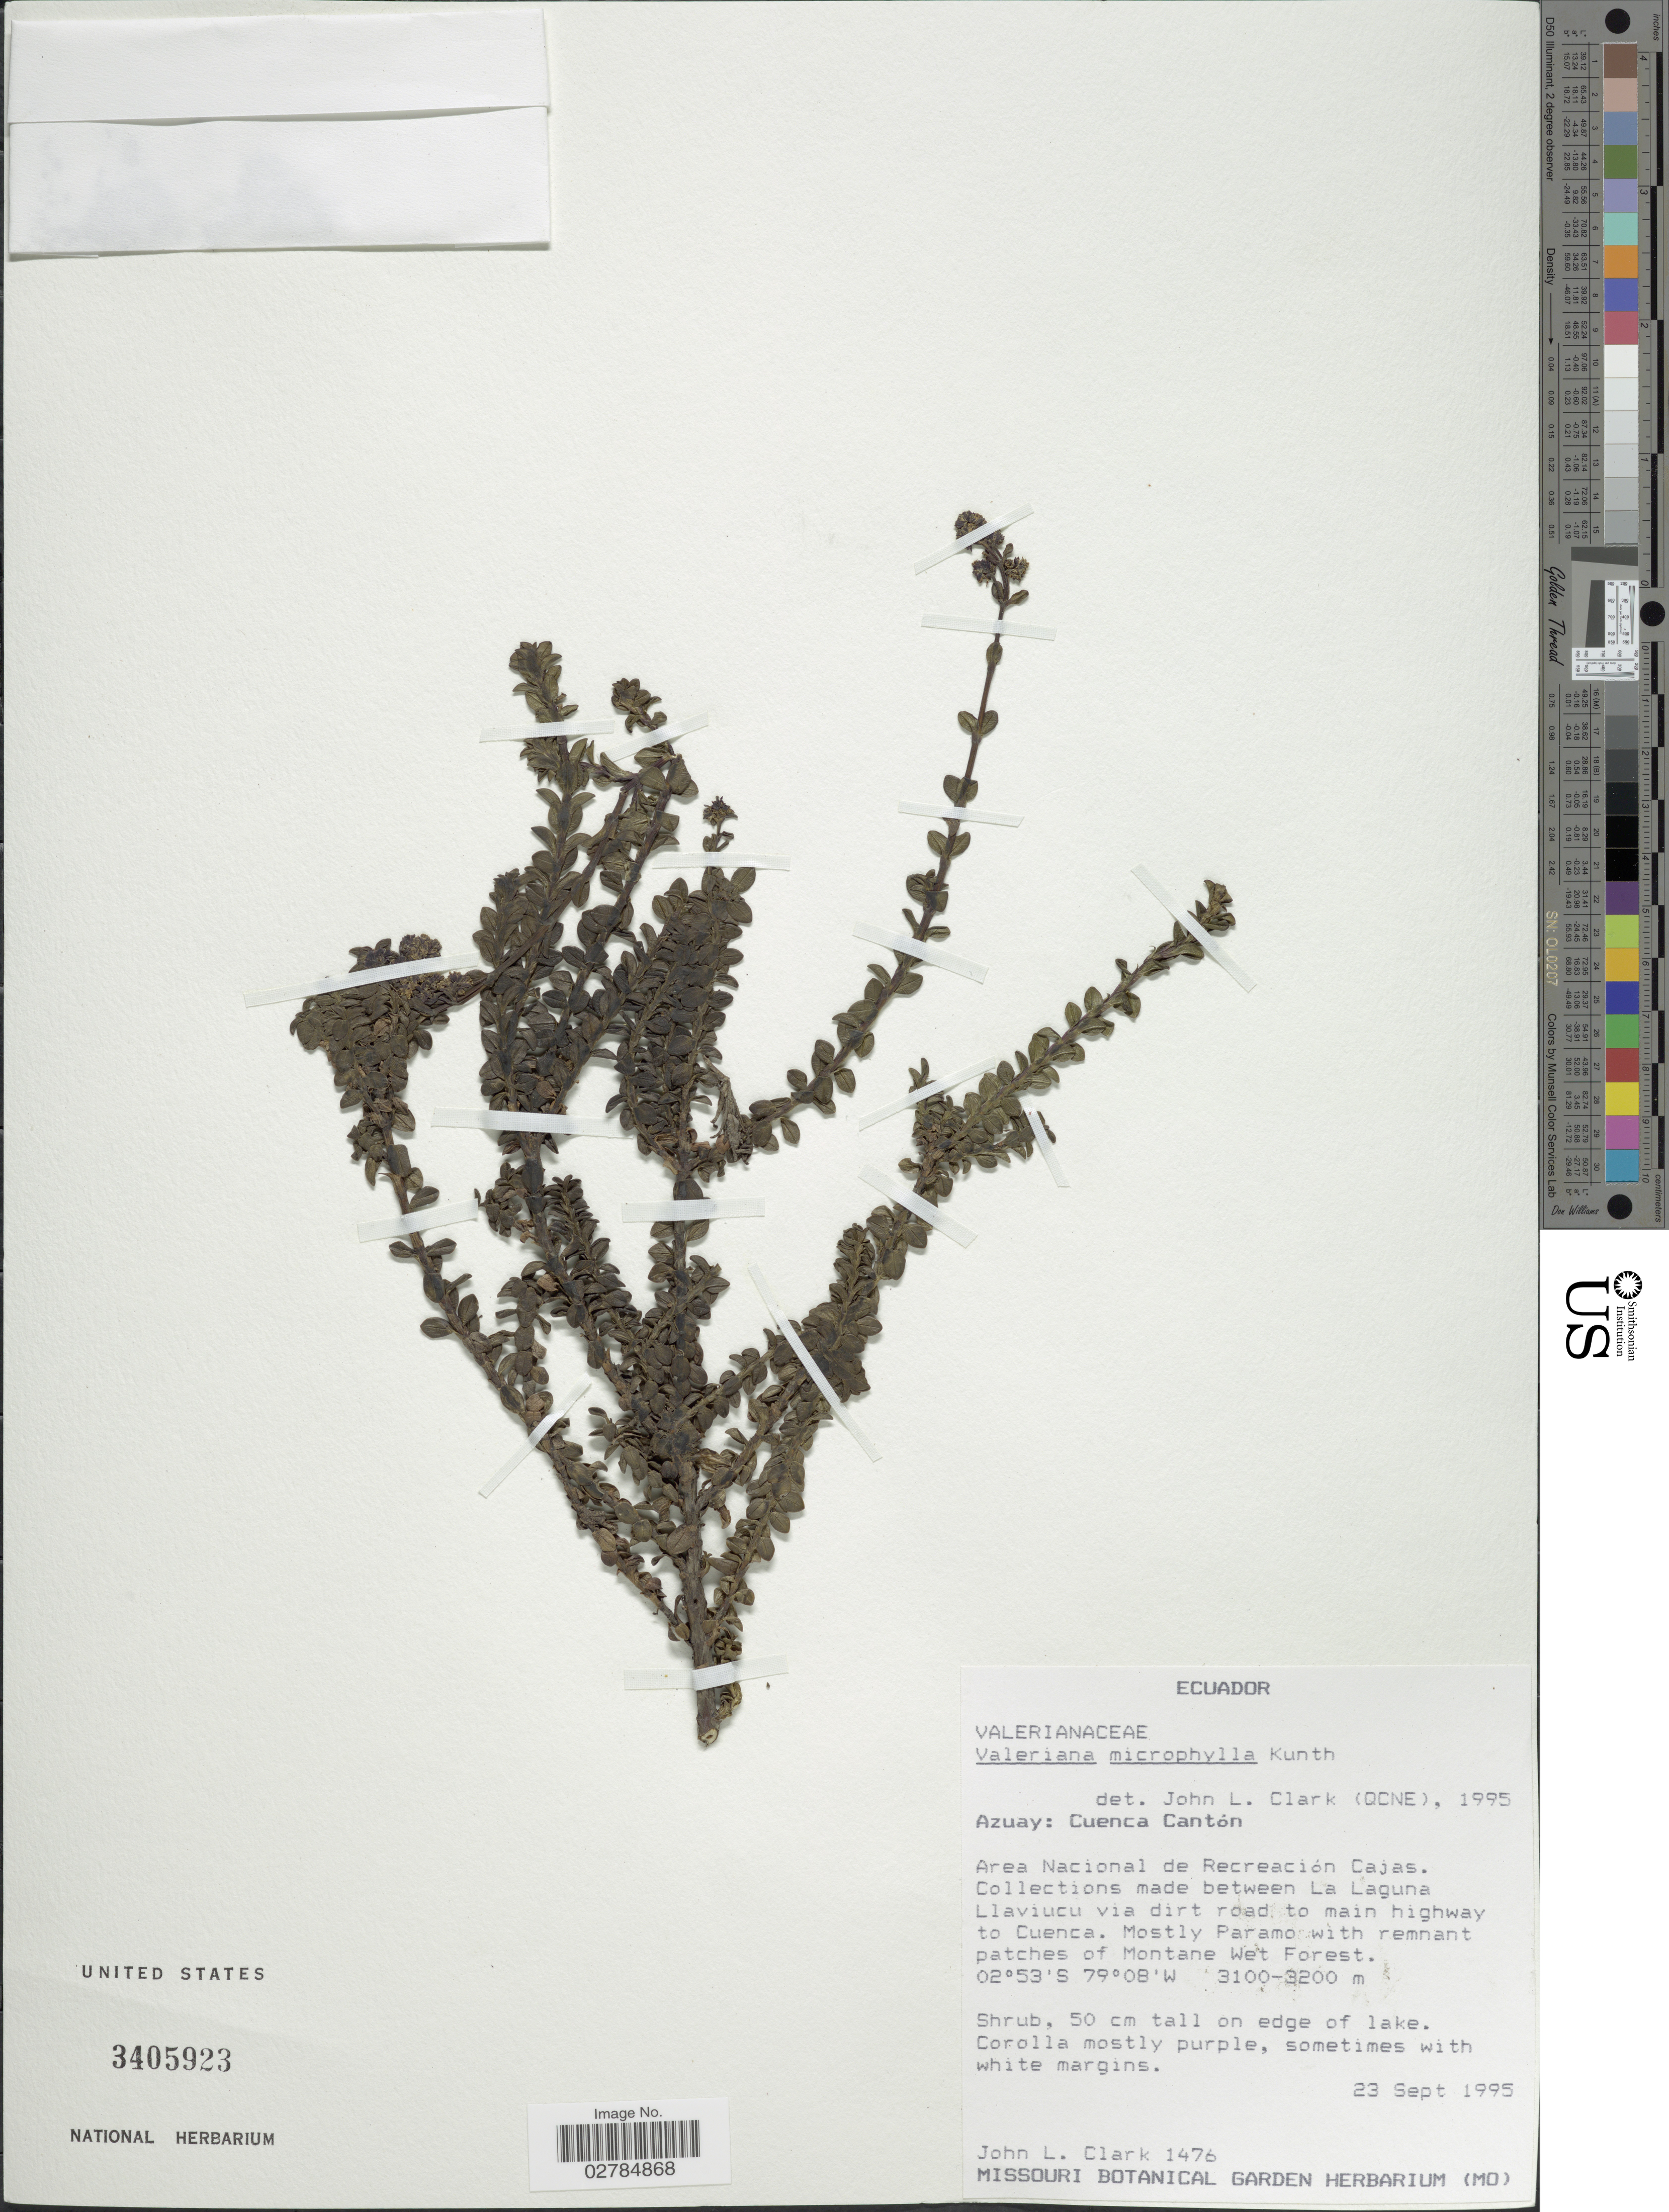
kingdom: Plantae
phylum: Tracheophyta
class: Magnoliopsida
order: Dipsacales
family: Caprifoliaceae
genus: Valeriana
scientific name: Valeriana microphylla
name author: Kunth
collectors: J. L. Clark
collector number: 1476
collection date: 1995-09-23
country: Ecuador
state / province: Azuay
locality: Cuenca Cantón. Area Nacional de Recreación Cajas. Collections made between La Laguna Llaviucu via dirt road to main highway to Cuenca.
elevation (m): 3100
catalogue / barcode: US 3405923